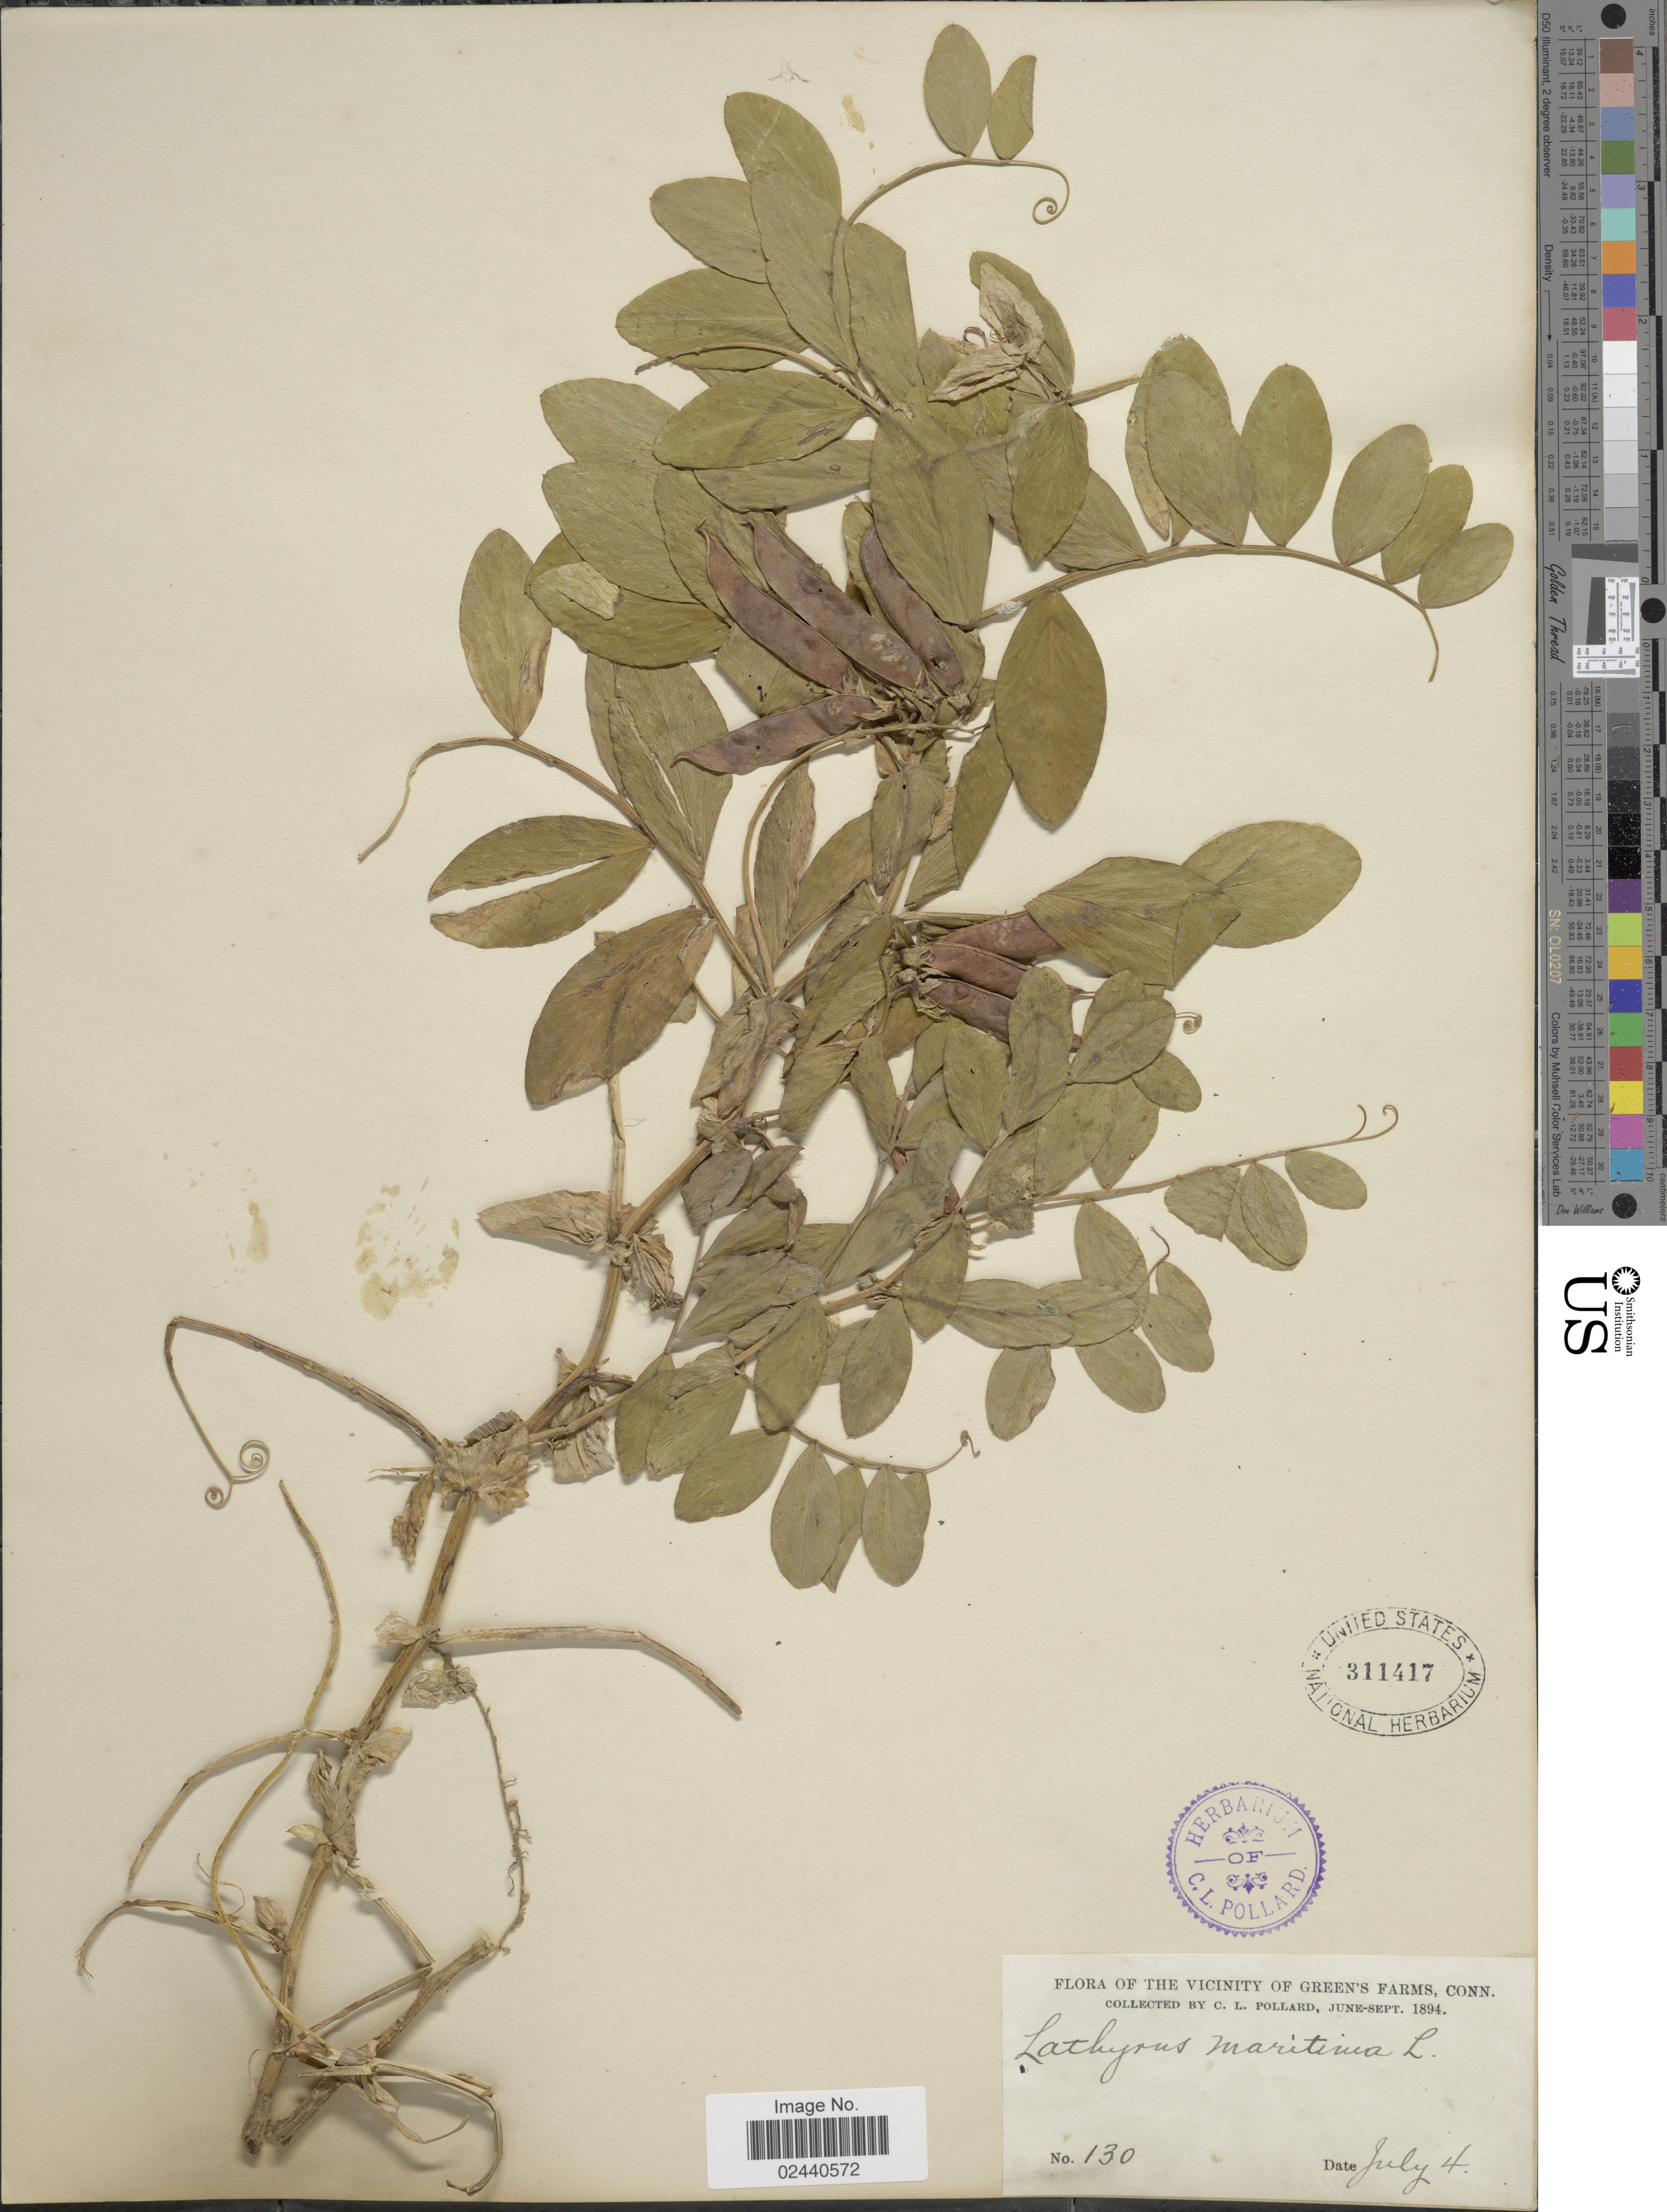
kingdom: Plantae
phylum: Tracheophyta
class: Magnoliopsida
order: Fabales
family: Fabaceae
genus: Lathyrus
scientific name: Lathyrus japonicus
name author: Willd.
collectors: C. L. Pollard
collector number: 130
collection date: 1894-07-04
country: United States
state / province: Connecticut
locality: Vicinity of Green's Farms, Conn.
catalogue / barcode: US 311417